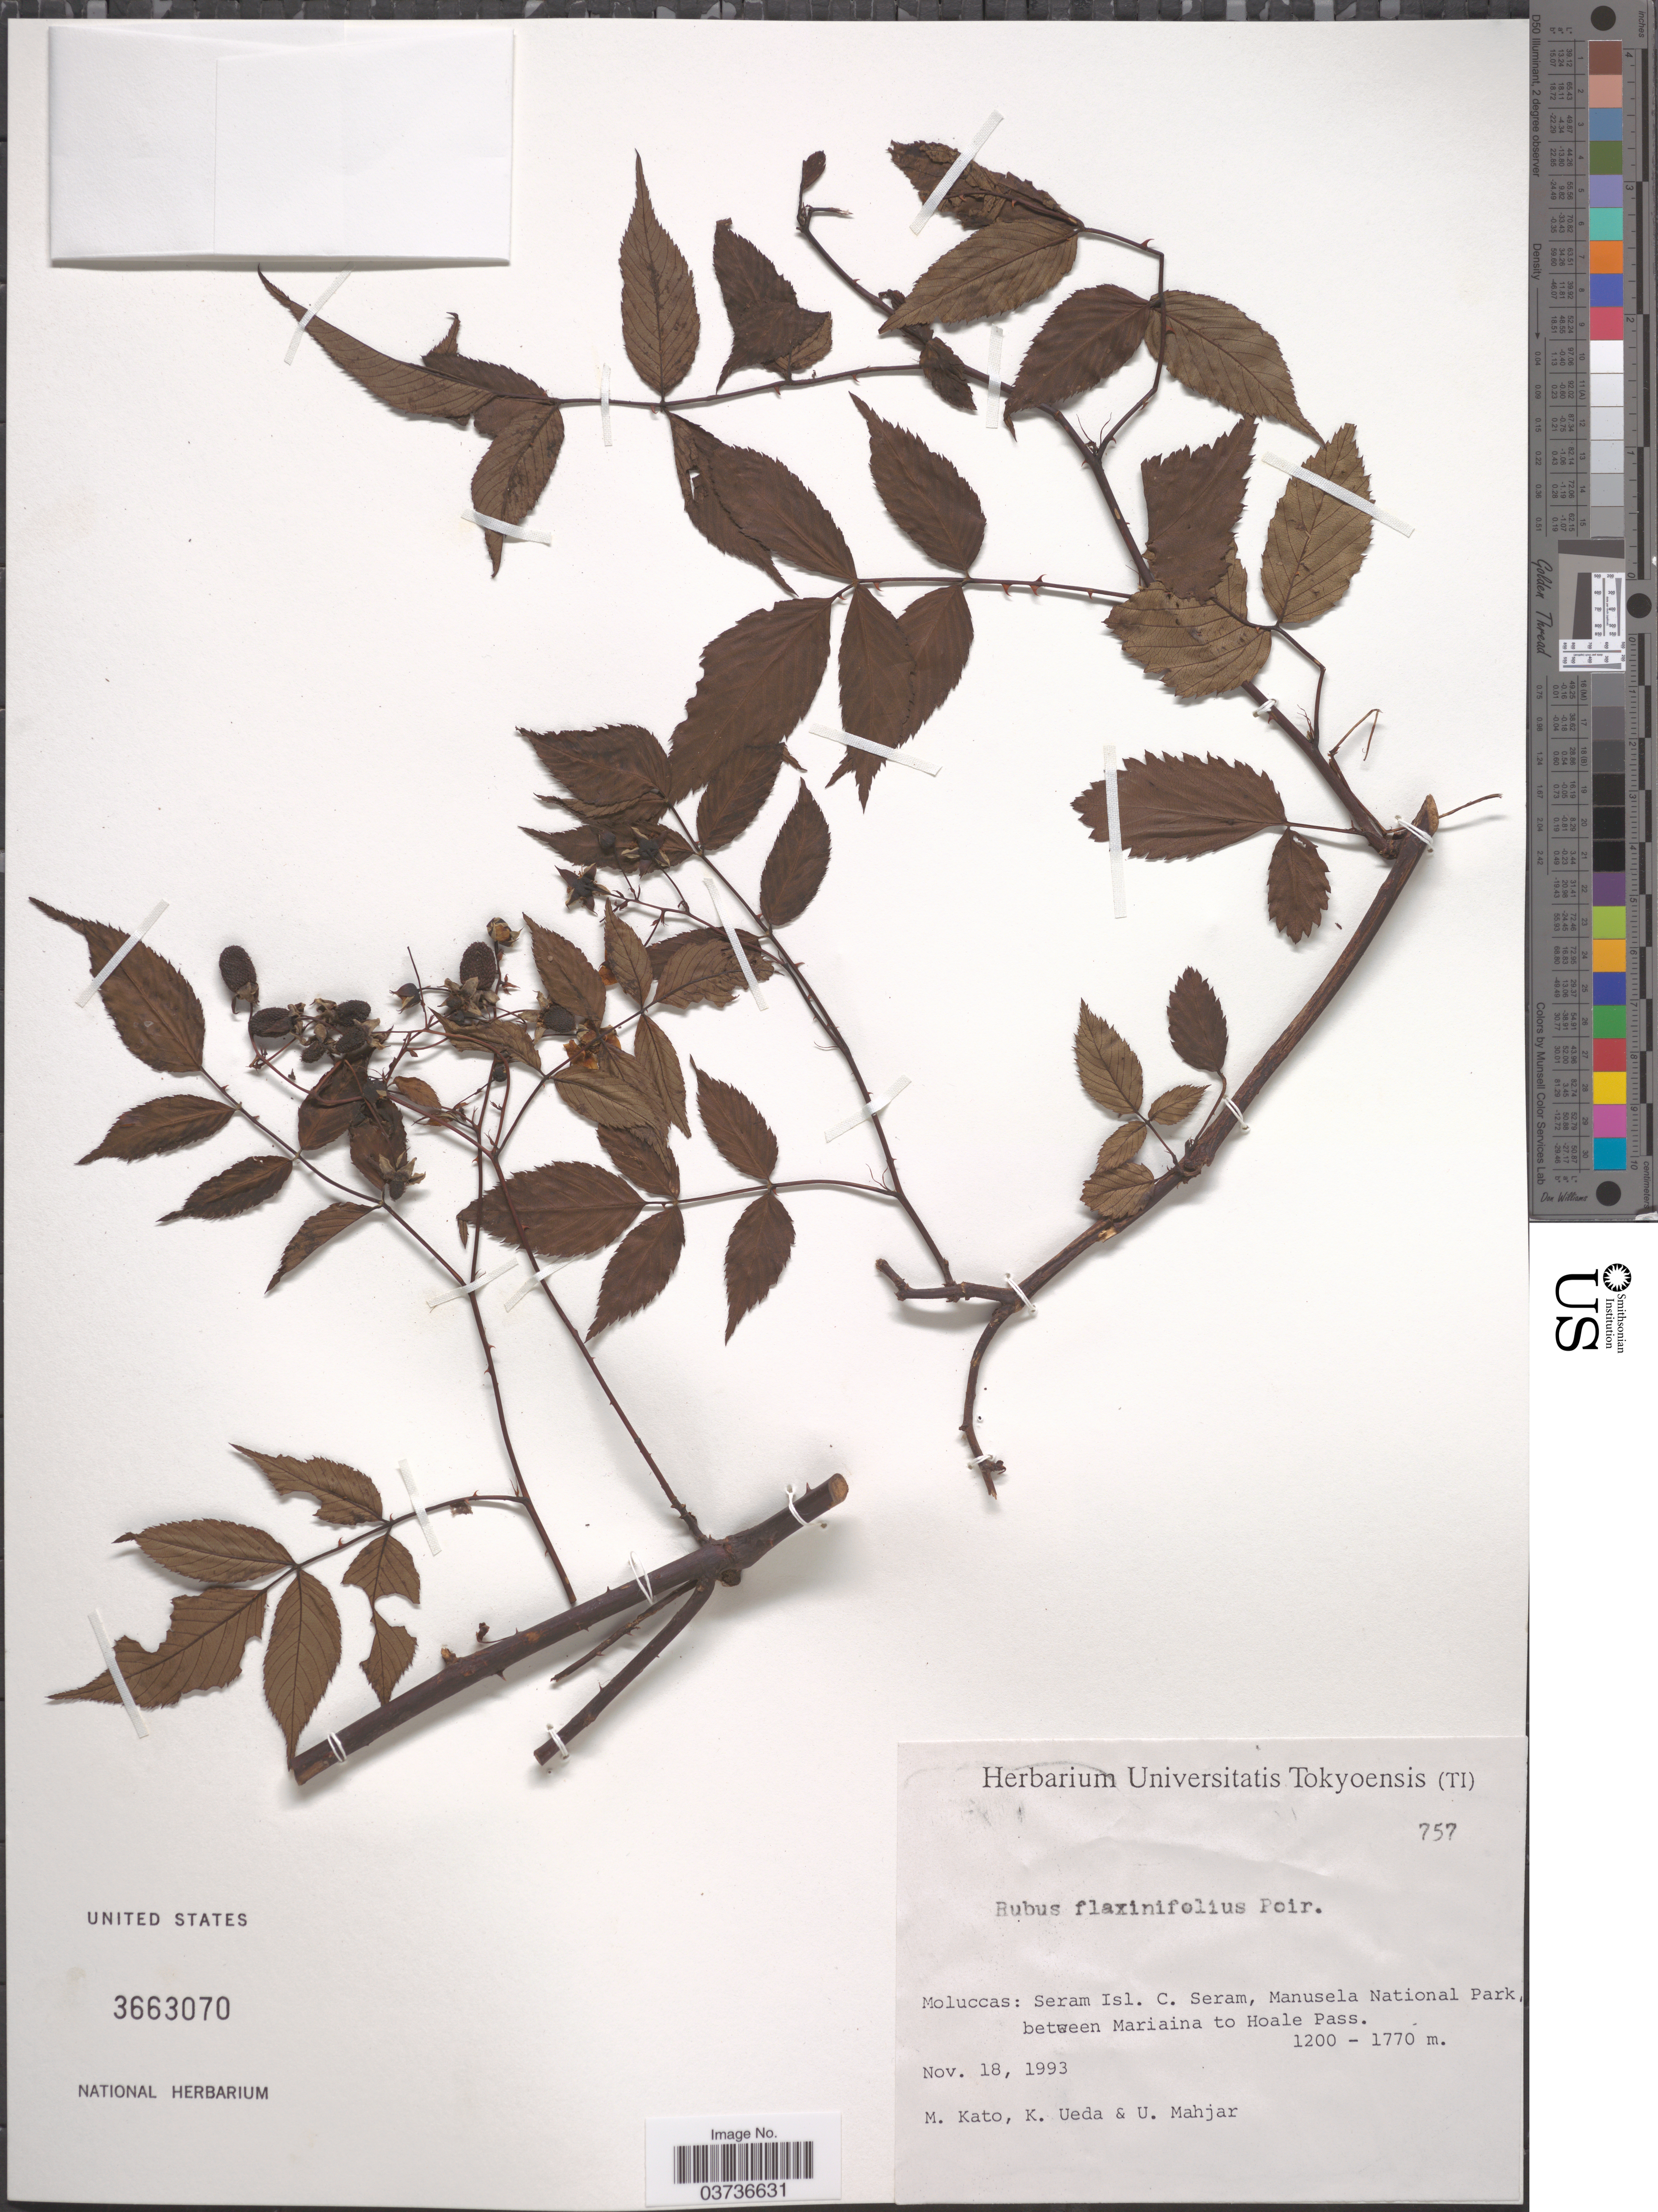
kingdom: Plantae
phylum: Tracheophyta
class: Magnoliopsida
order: Rosales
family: Rosaceae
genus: Rubus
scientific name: Rubus fraxinifolius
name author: Hayata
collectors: M. Kato, K. Ueda & U.W. Mahjar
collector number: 757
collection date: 1993-11-18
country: Indonesia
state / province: Maluku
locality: Moluccas: Seram Isl. C. Seram, Manusela National Park between Mariaina to Hoale Pass.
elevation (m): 1200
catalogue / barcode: US 3663070